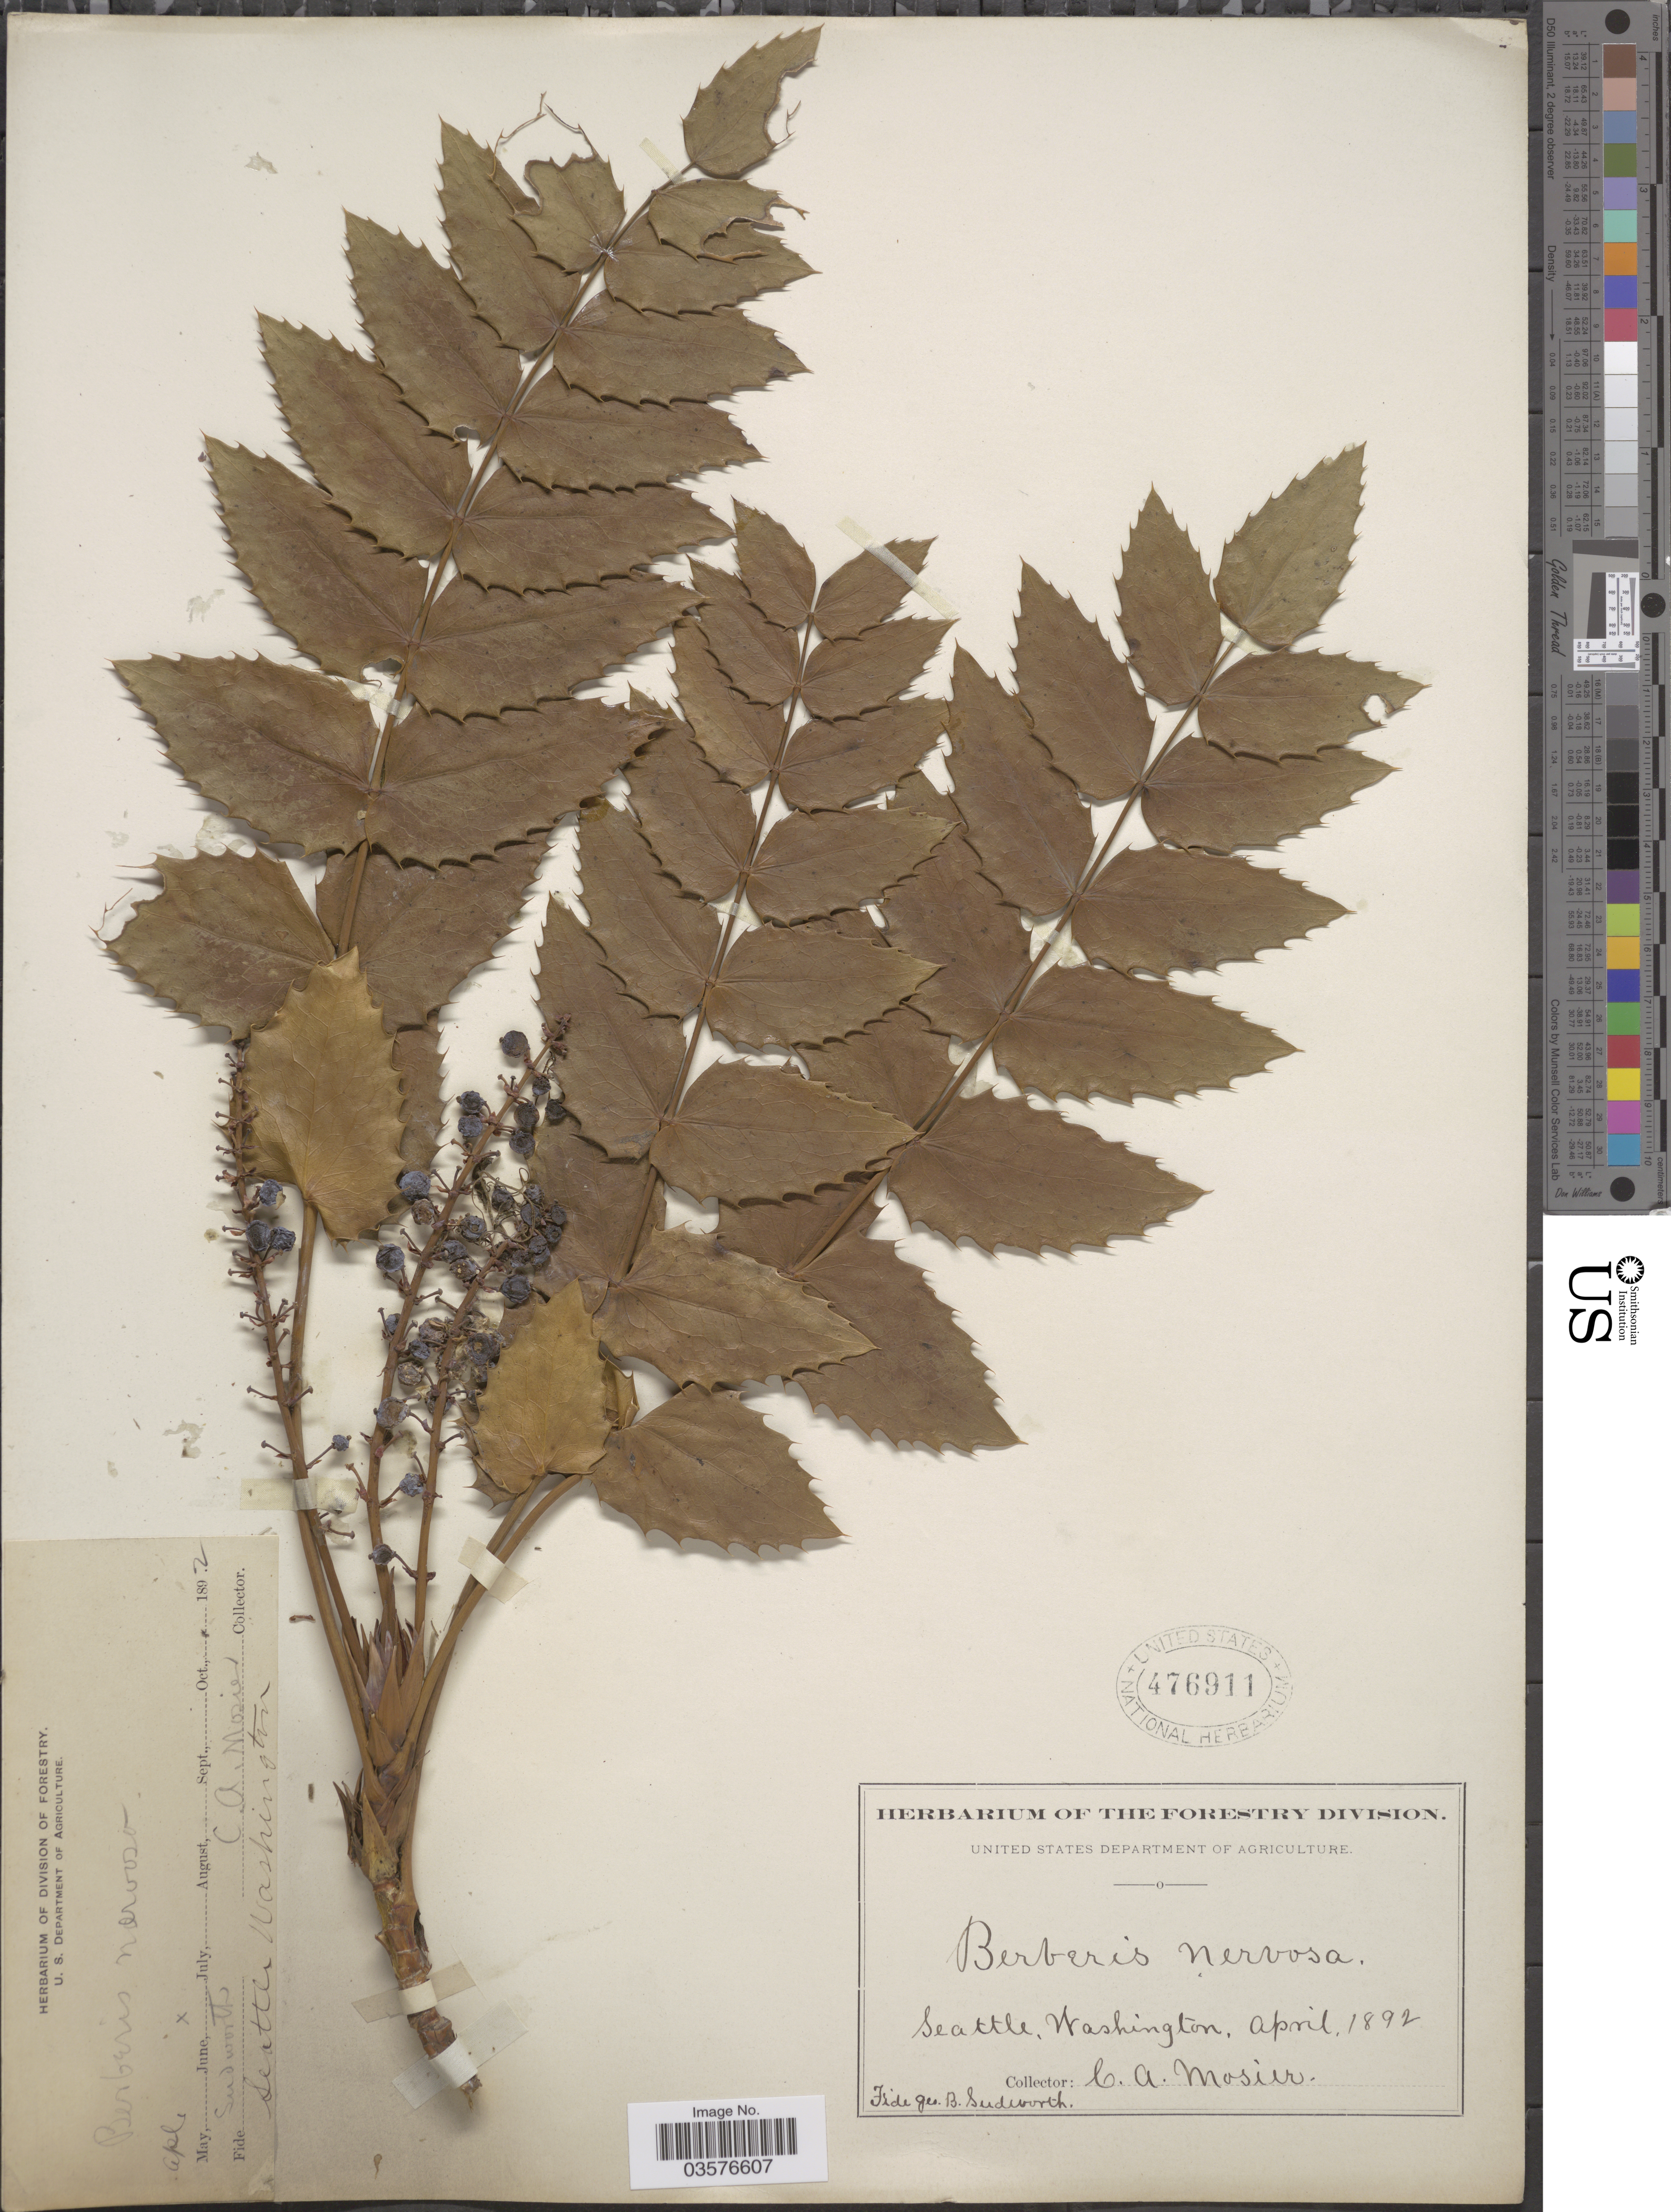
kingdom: Plantae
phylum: Tracheophyta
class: Magnoliopsida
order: Ranunculales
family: Berberidaceae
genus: Mahonia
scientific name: Mahonia nervosa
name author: (Pursh) Nutt.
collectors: C. A. Mosier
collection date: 1892-04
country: United States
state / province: Washington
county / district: King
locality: Seattle.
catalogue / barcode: US 476911